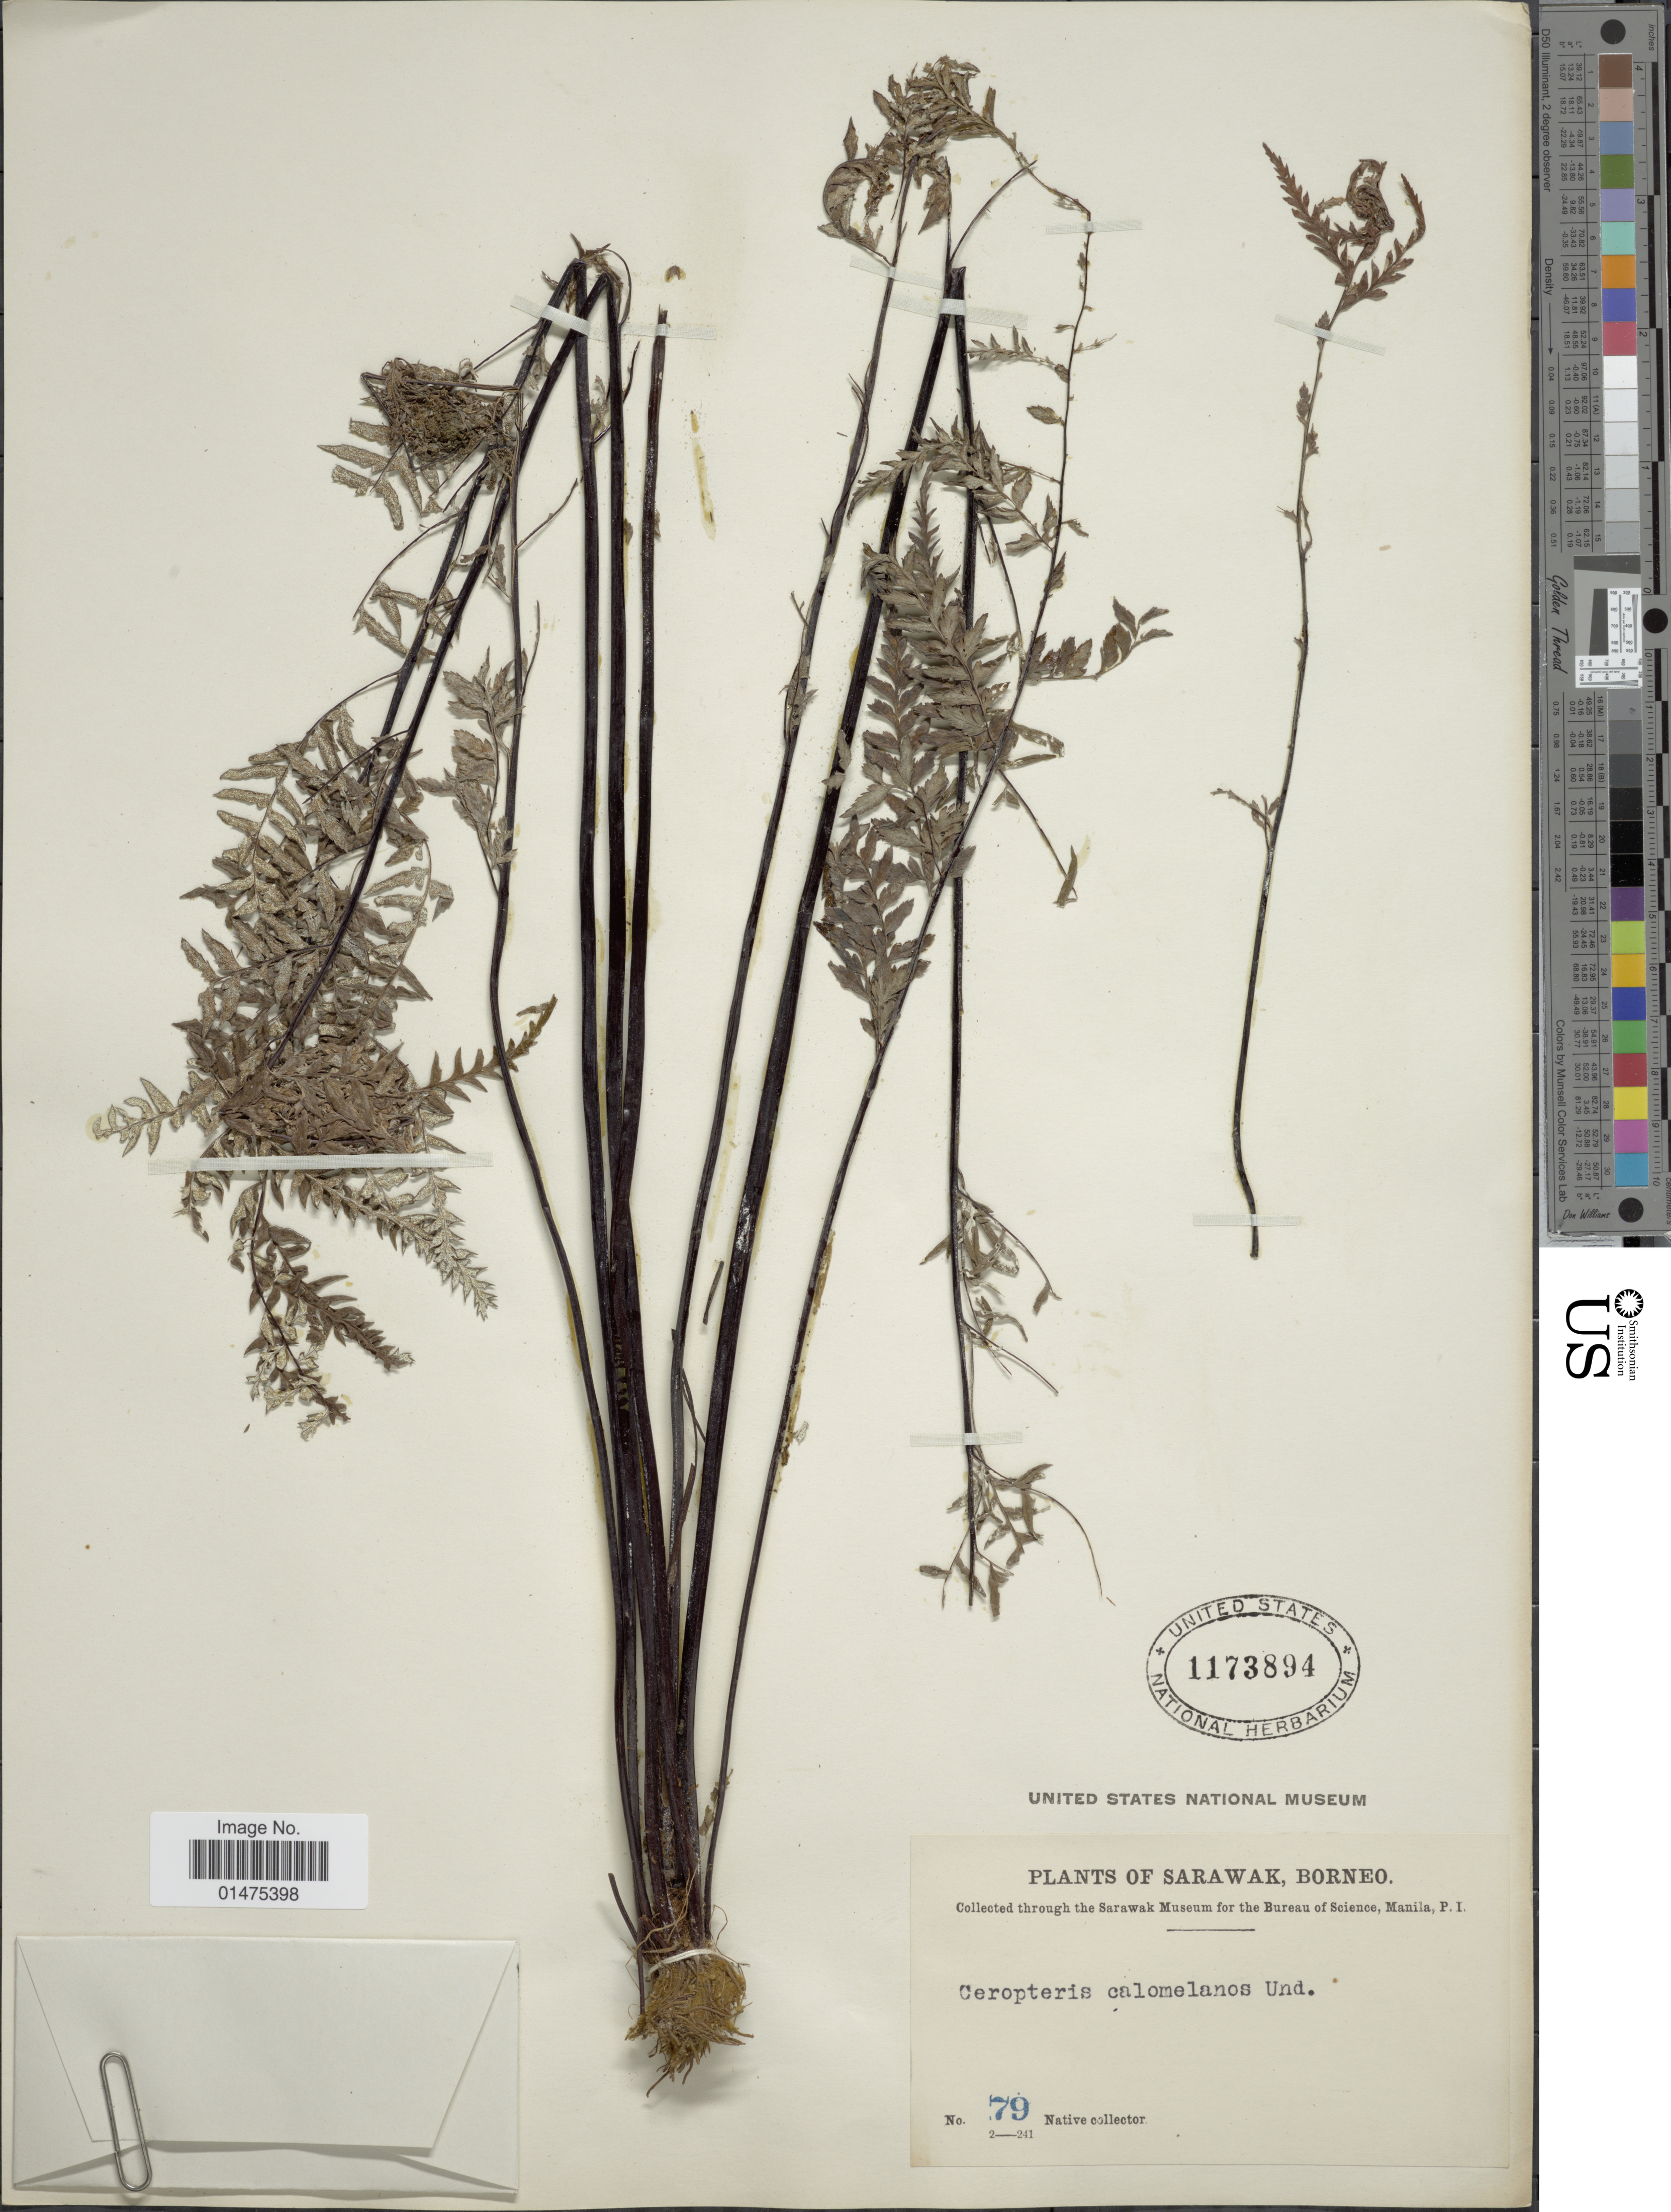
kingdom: Plantae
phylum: Tracheophyta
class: Polypodiopsida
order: Polypodiales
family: Pteridaceae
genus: Pityrogramma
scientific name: Pityrogramma calomelanos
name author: (L.) Link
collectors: Native collector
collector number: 79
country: Malaysia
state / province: Sarawak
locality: Sarawak Borneo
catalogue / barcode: US 1173794